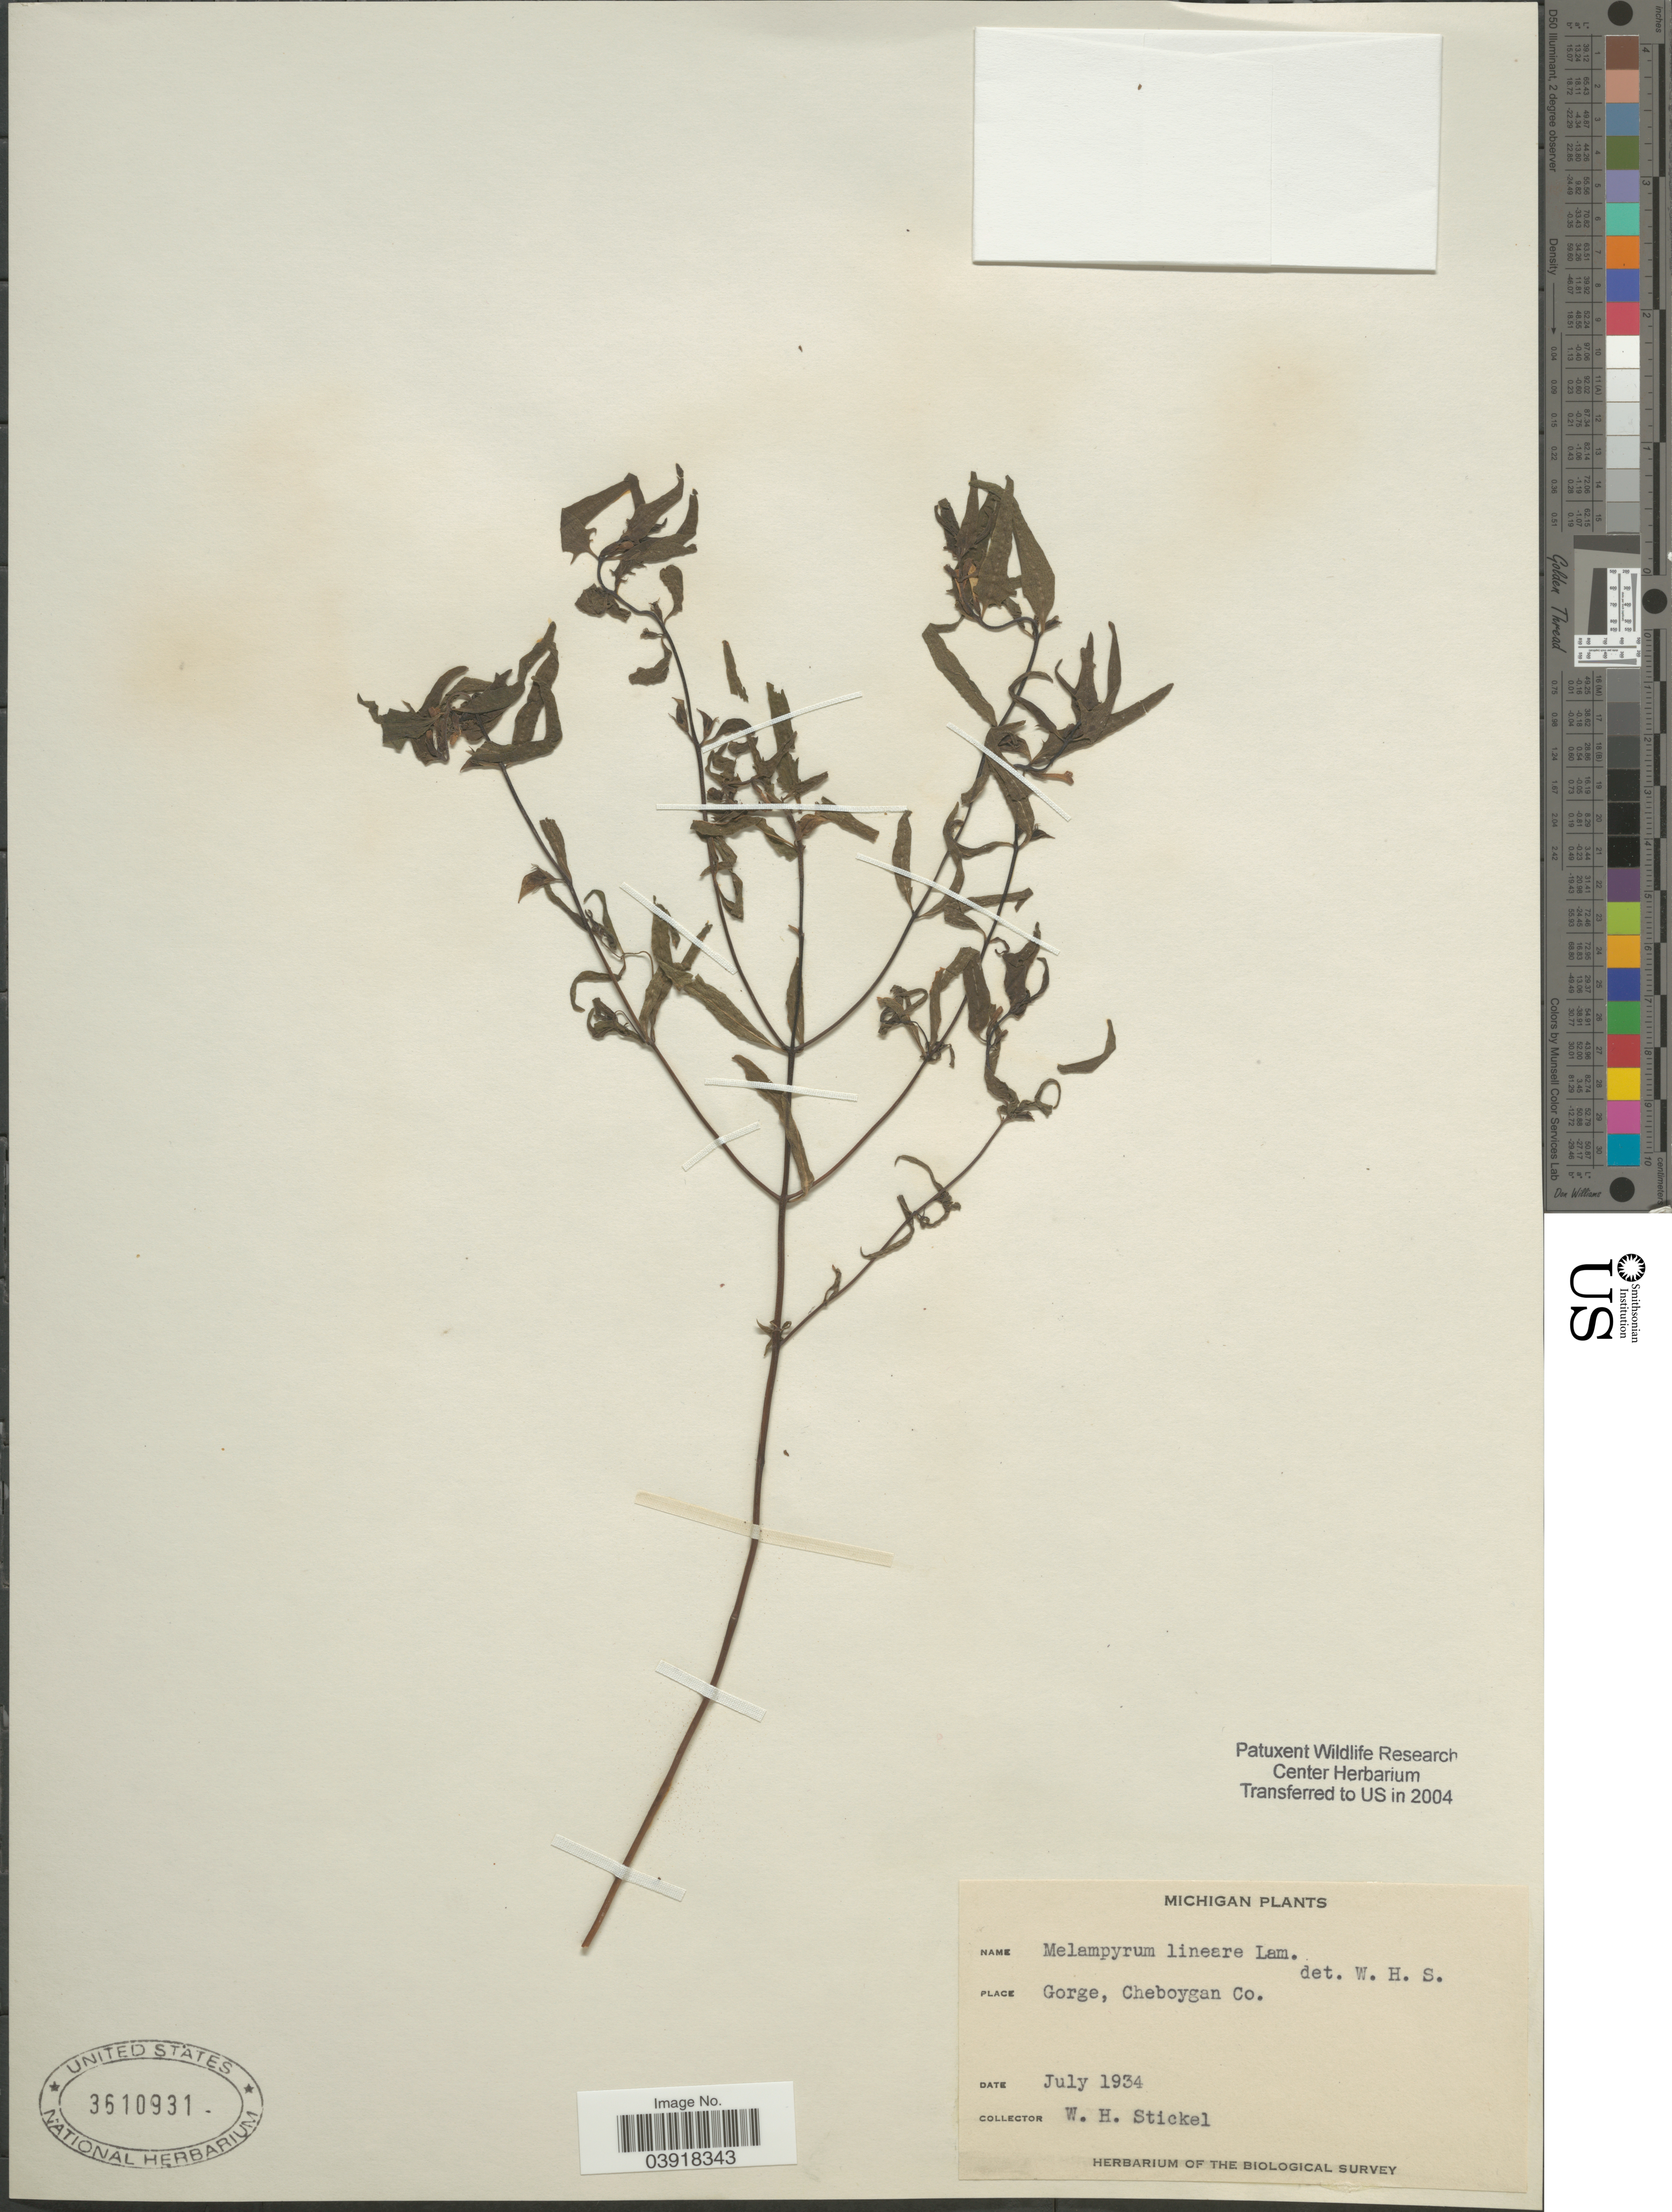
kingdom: Plantae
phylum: Tracheophyta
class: Magnoliopsida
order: Lamiales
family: Orobanchaceae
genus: Melampyrum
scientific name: Melampyrum lineare subsp. typicum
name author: Pennell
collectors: W. Stickel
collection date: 1934-07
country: United States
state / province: Michigan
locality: Gorge, Cheboygan Co.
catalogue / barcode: US 3610931